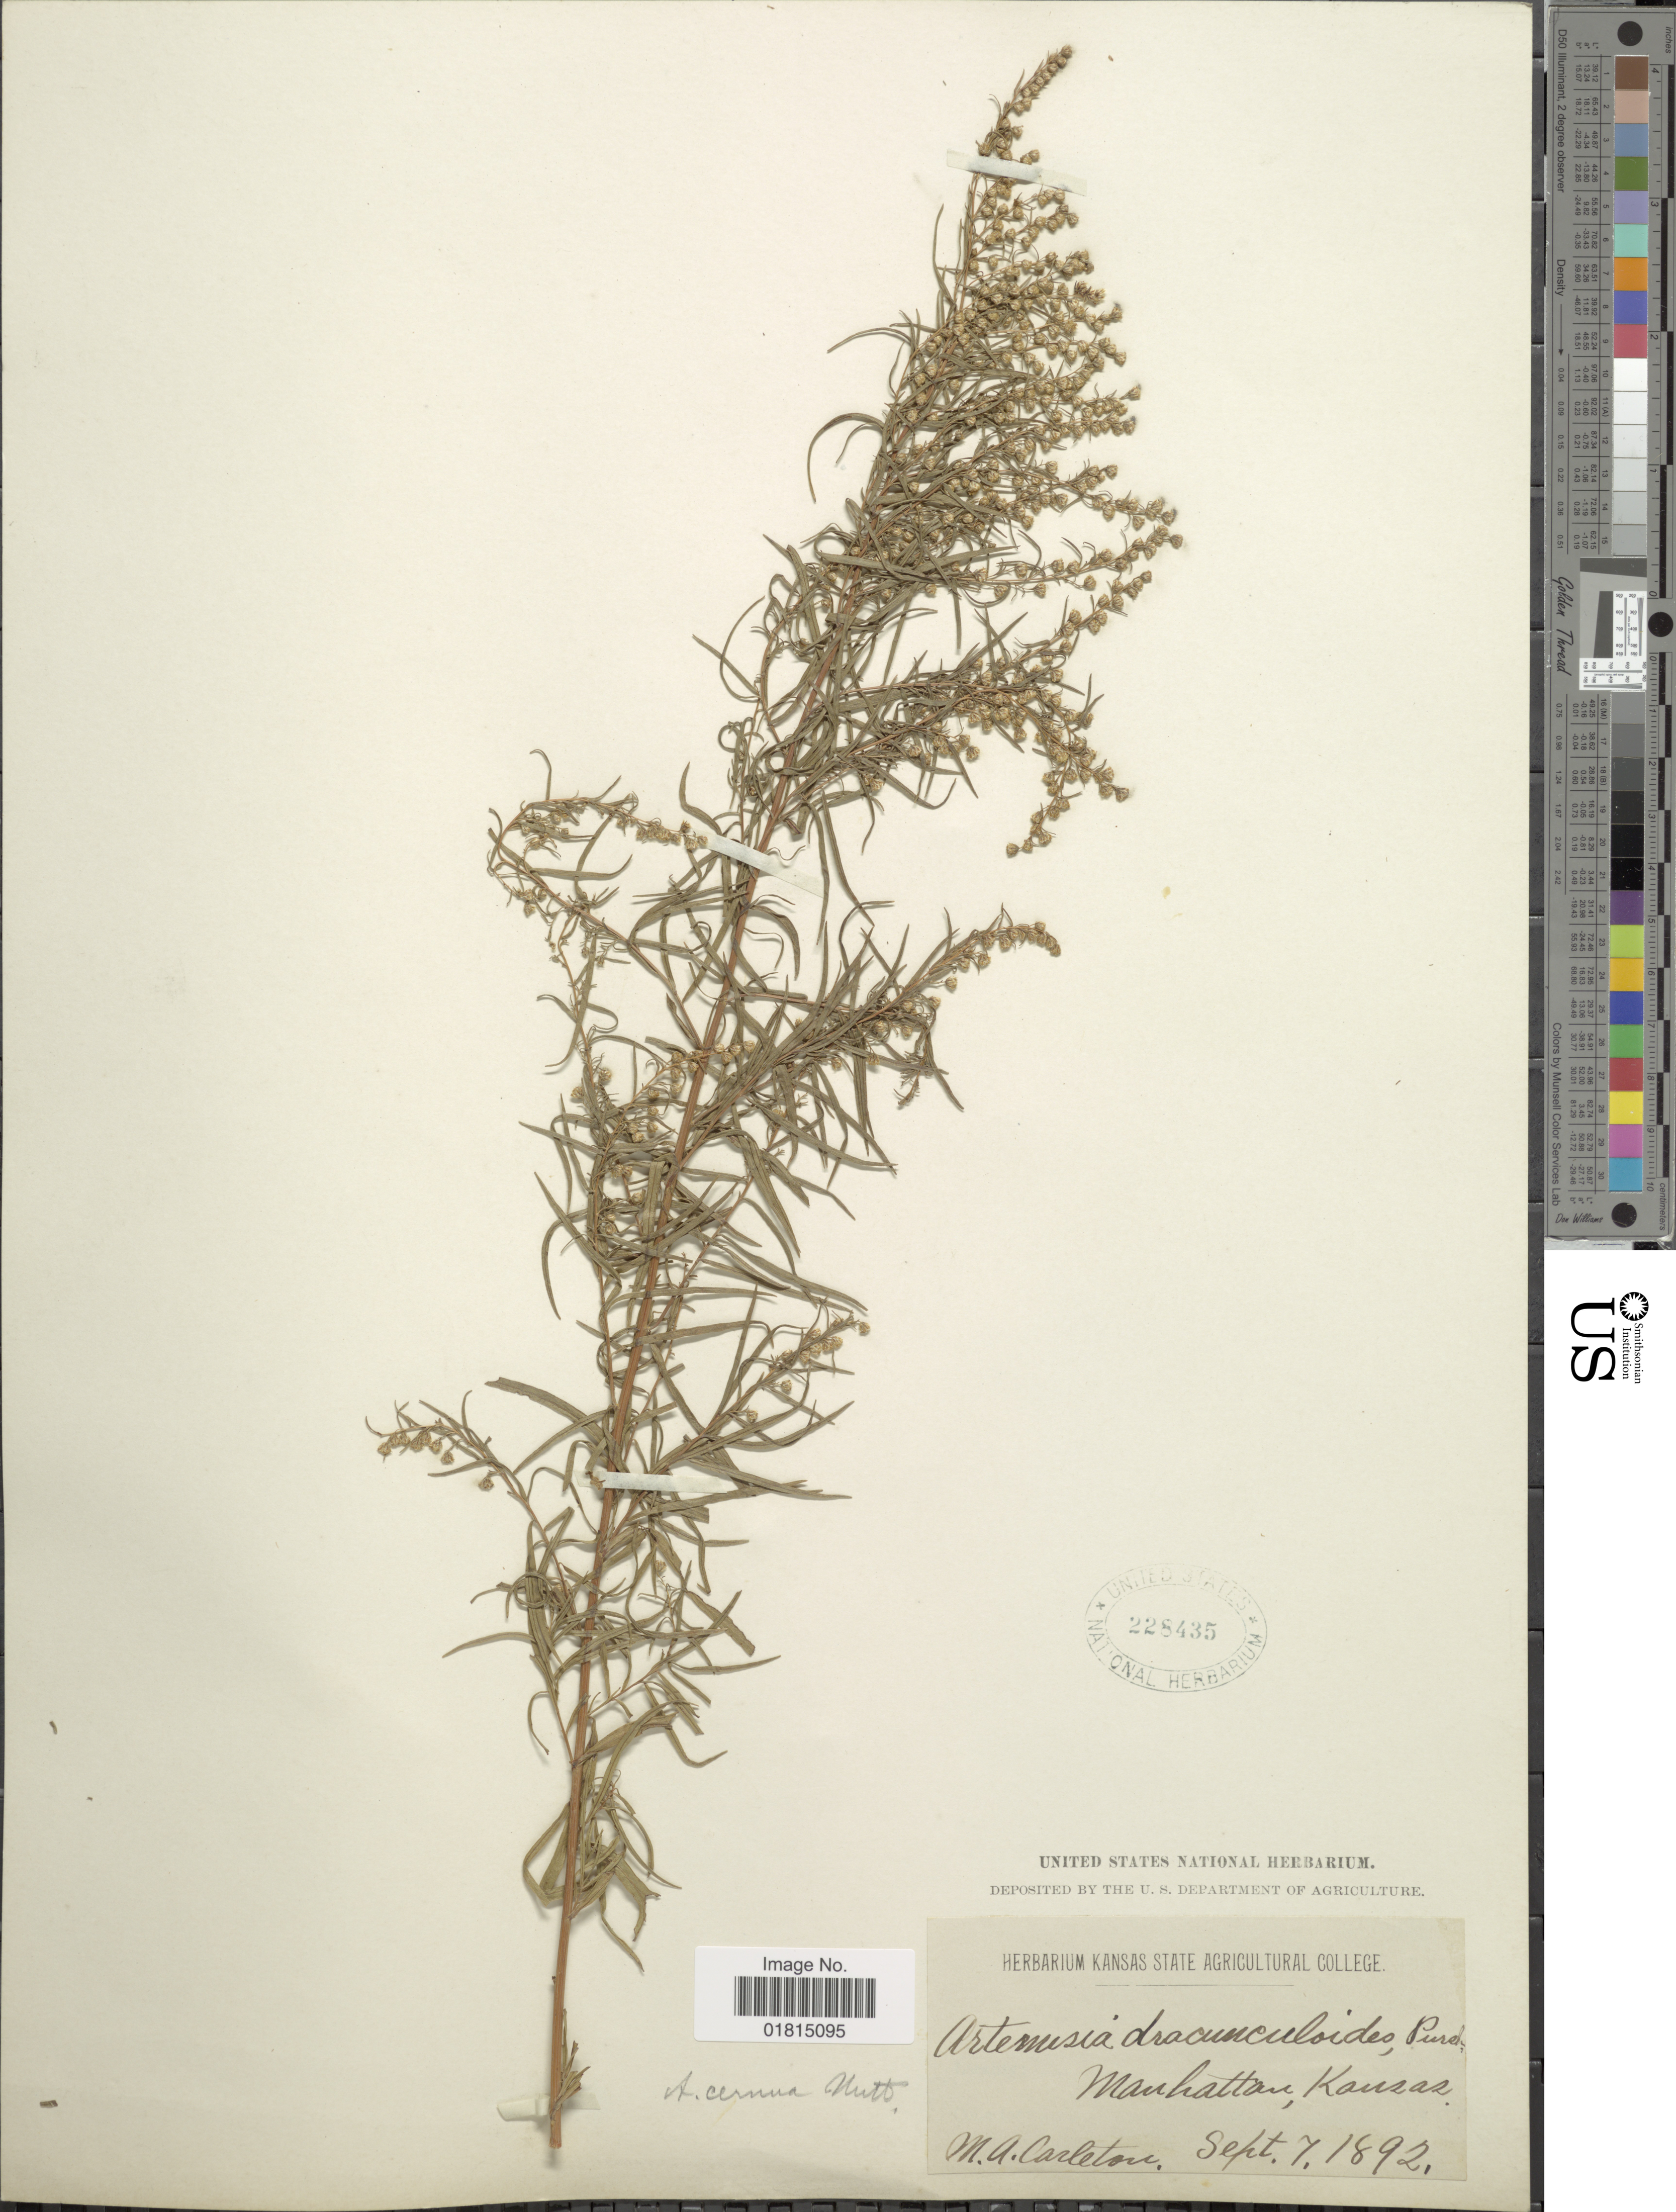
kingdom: Plantae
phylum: Tracheophyta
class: Magnoliopsida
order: Asterales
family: Asteraceae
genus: Artemisia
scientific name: Artemisia cernua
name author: Nutt.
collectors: M. A. Carleton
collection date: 1892-09-07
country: United States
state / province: Kansas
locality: Manhattan, Kansas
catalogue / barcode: US 228435